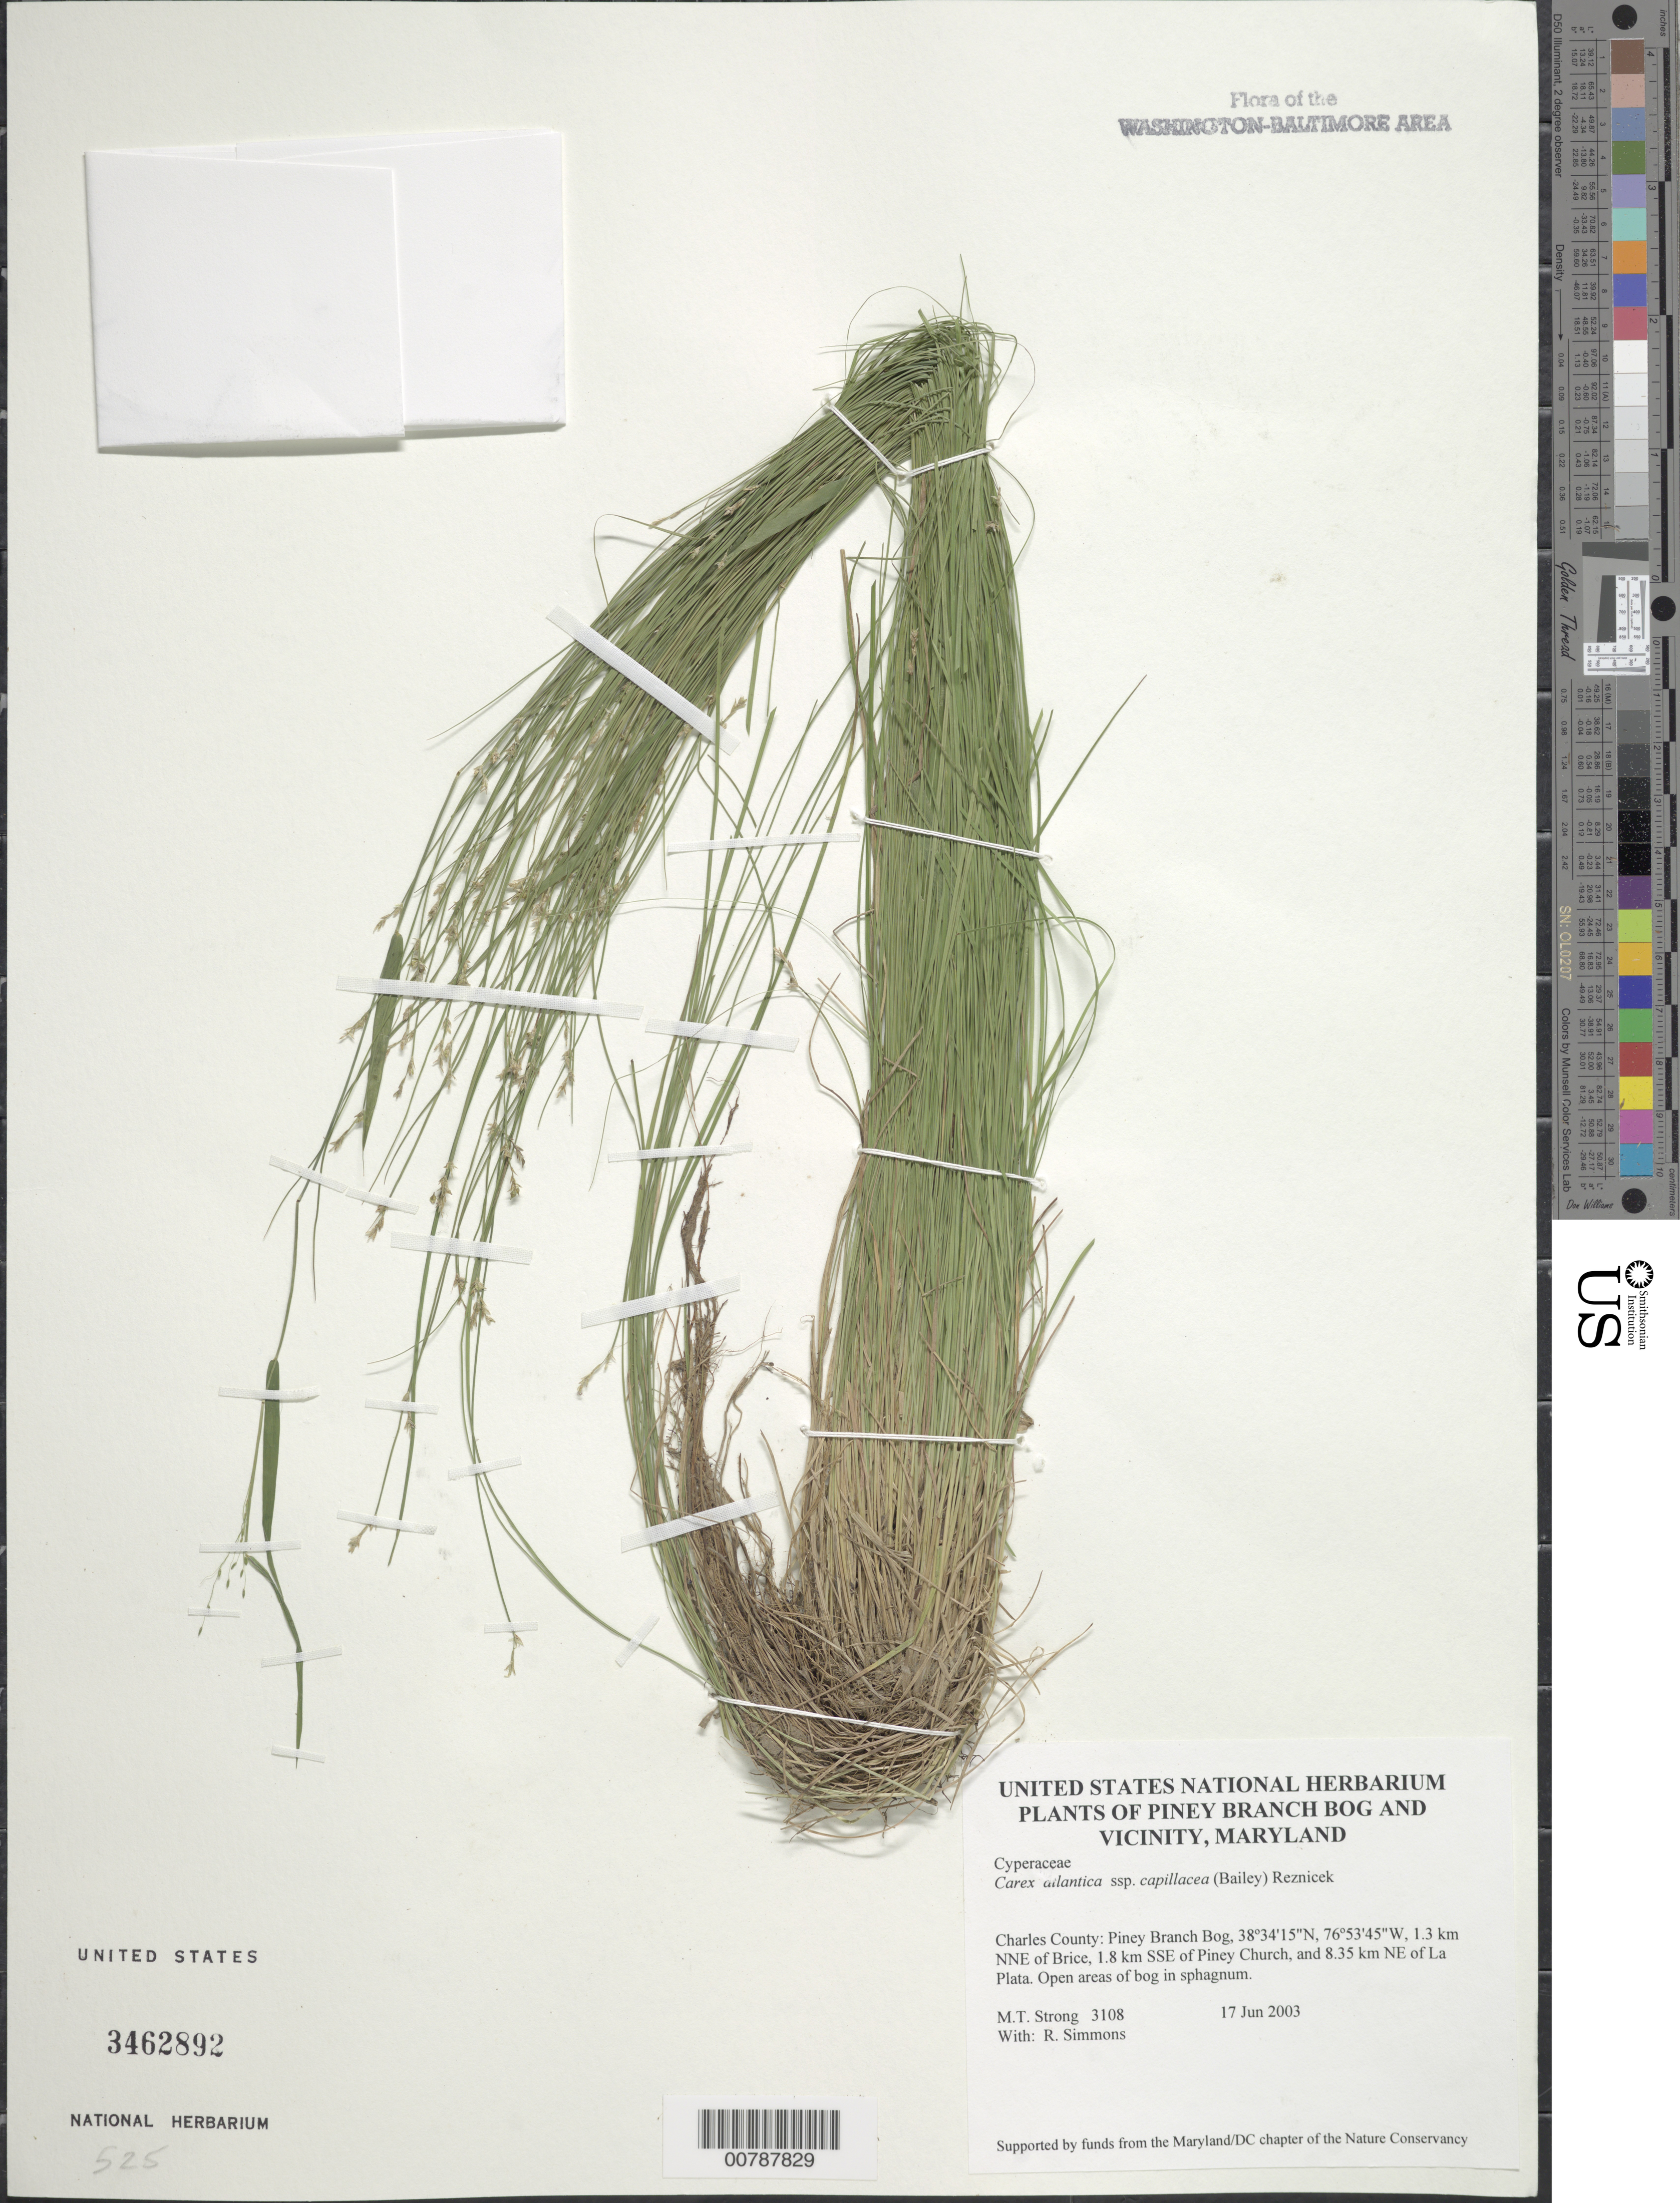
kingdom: Plantae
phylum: Tracheophyta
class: Liliopsida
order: Poales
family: Cyperaceae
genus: Carex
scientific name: Carex howei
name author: Mack.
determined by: Strong, Mark T., (BOT), Smithsonian Institution - National Museum of Natural History (UNITED STATES)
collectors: M. T. Strong & R. H. Simmons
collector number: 3108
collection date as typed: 17 Jun 2003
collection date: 2003-06-17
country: United States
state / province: Maryland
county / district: Charles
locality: Piney Branch Bog, 1.3 km NNE of Brice, 1.8 km SSE of Piney Church, and 8.35 km NE of La Plata.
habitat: Open areas of bog in sphagnum.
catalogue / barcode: US 3462892